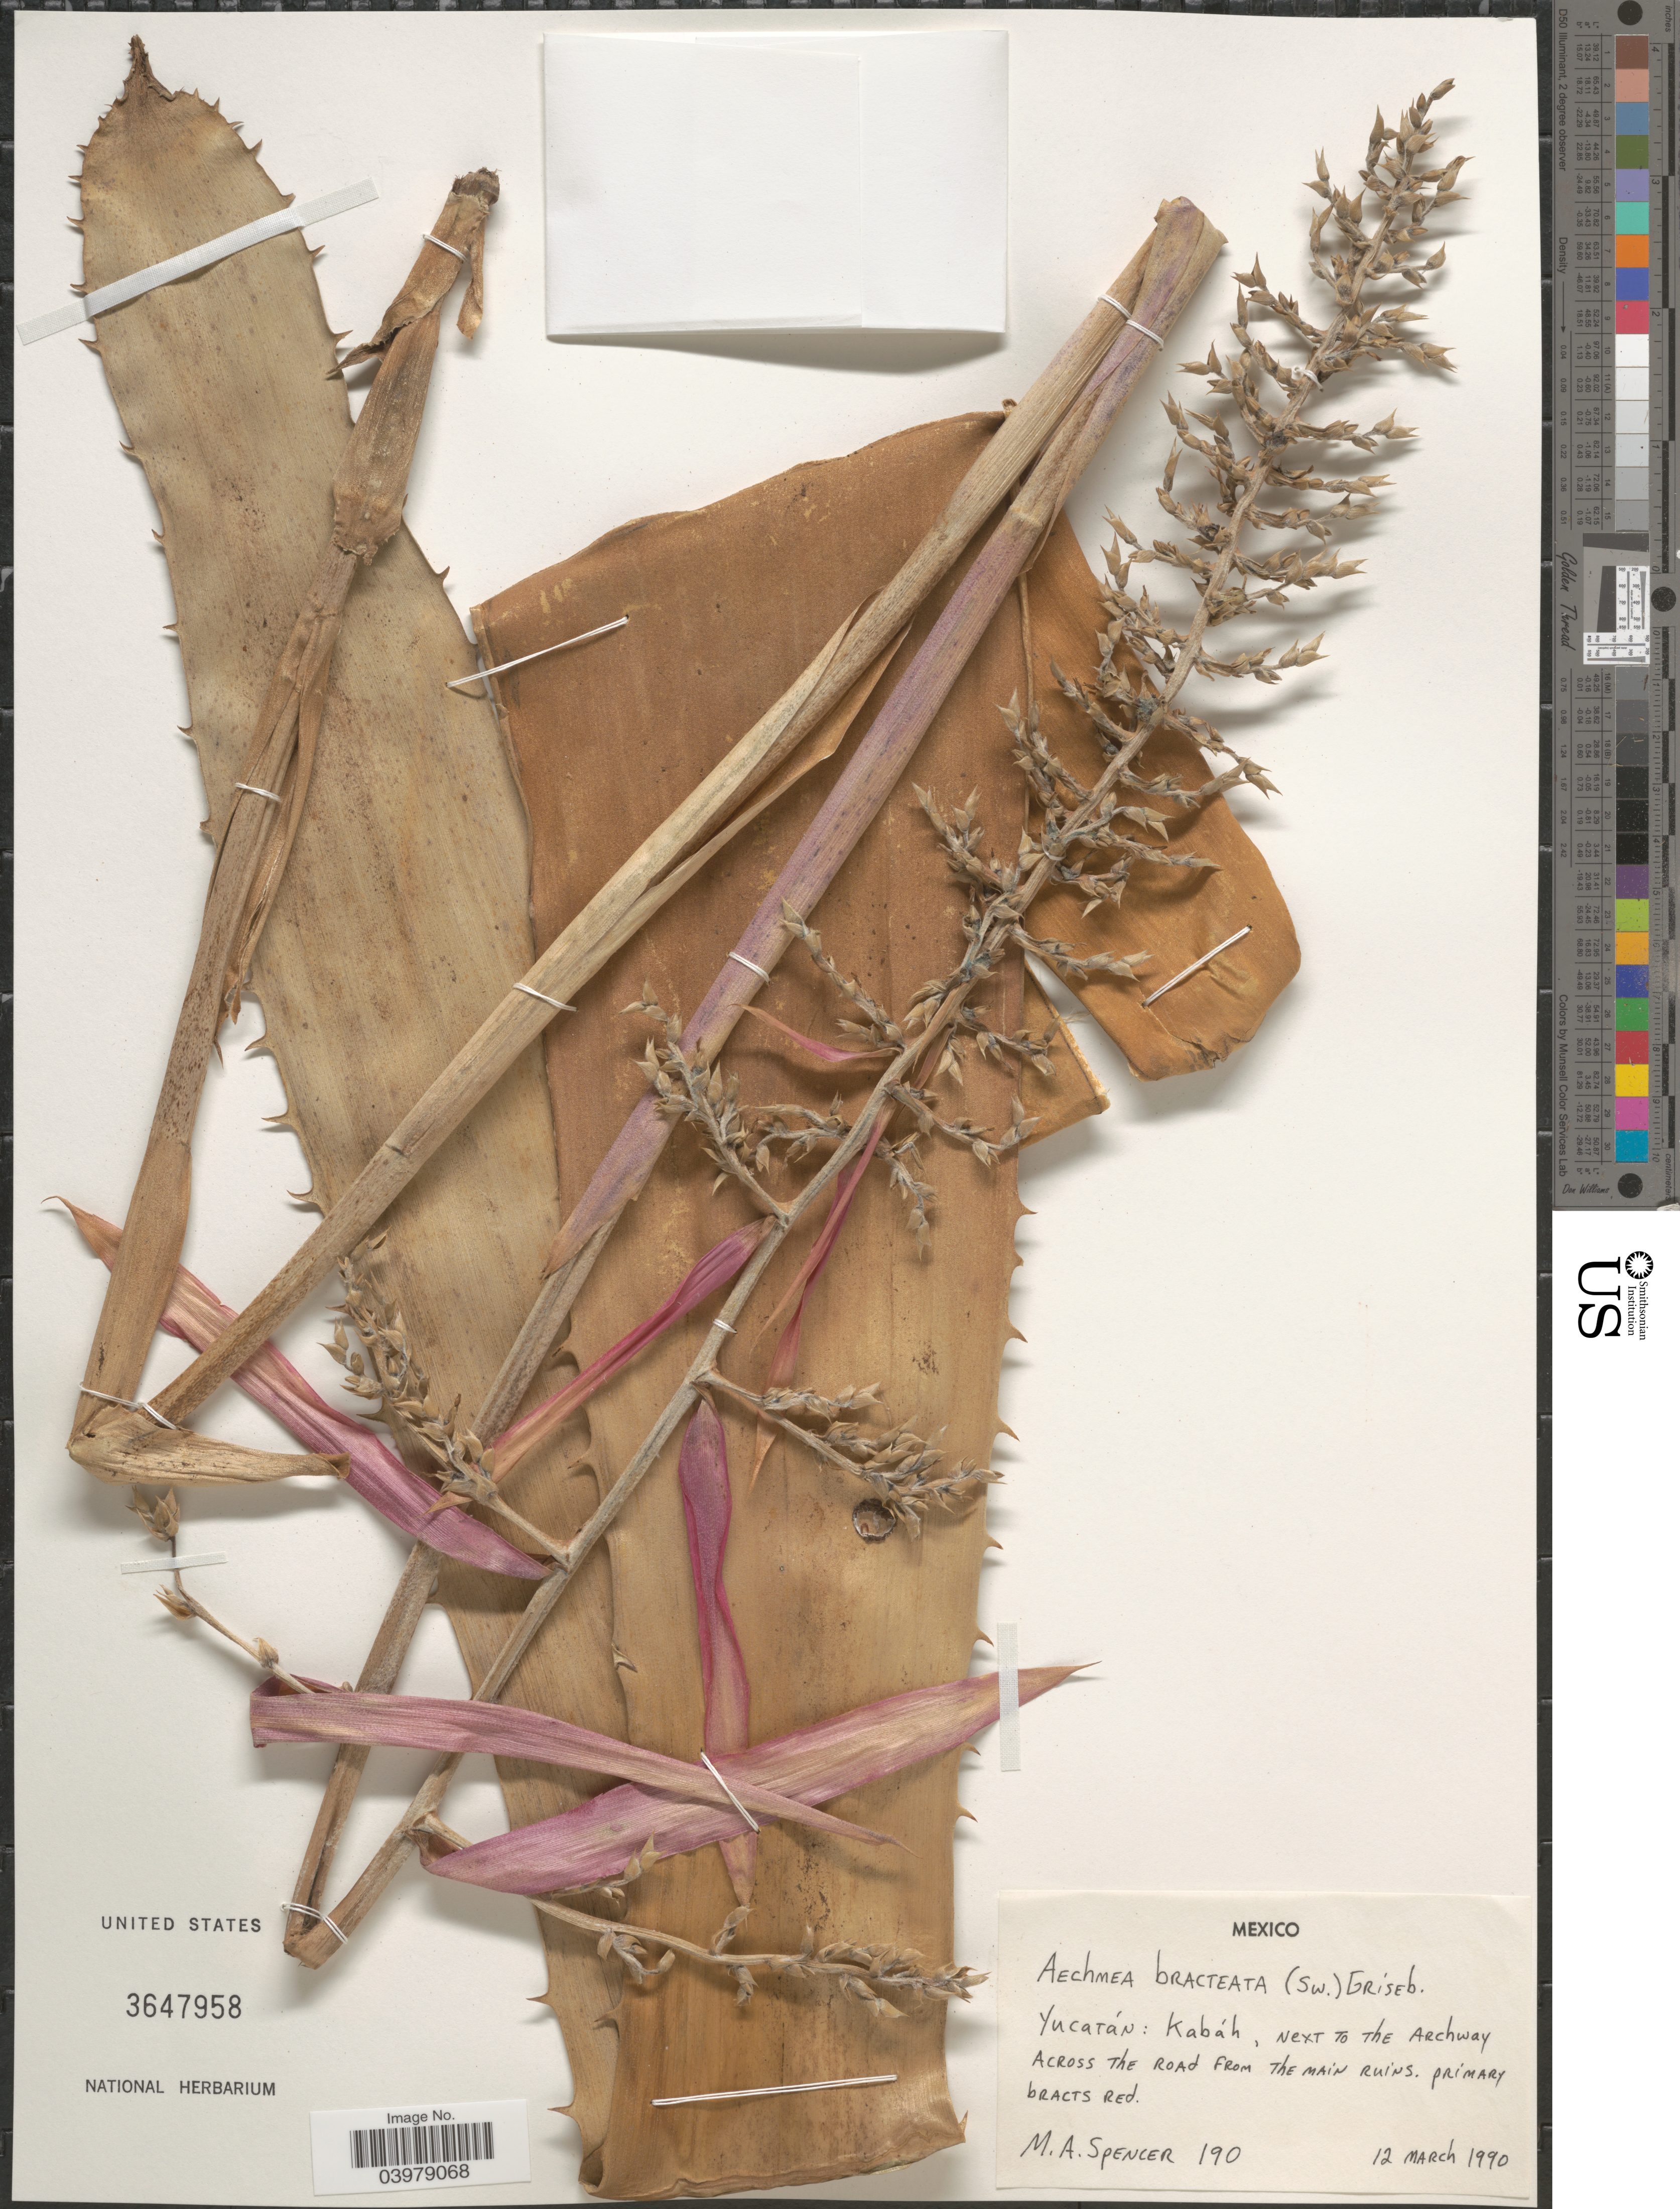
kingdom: Plantae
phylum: Tracheophyta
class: Liliopsida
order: Poales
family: Bromeliaceae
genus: Aechmea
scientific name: Aechmea bracteata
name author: (Sw.) Griseb.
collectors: M. A. H. Spencer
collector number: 190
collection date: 1990-03-12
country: Mexico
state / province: Yucatán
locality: Kabáh, next to the Archway Across the road from the main ruins.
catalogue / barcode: US 3647958